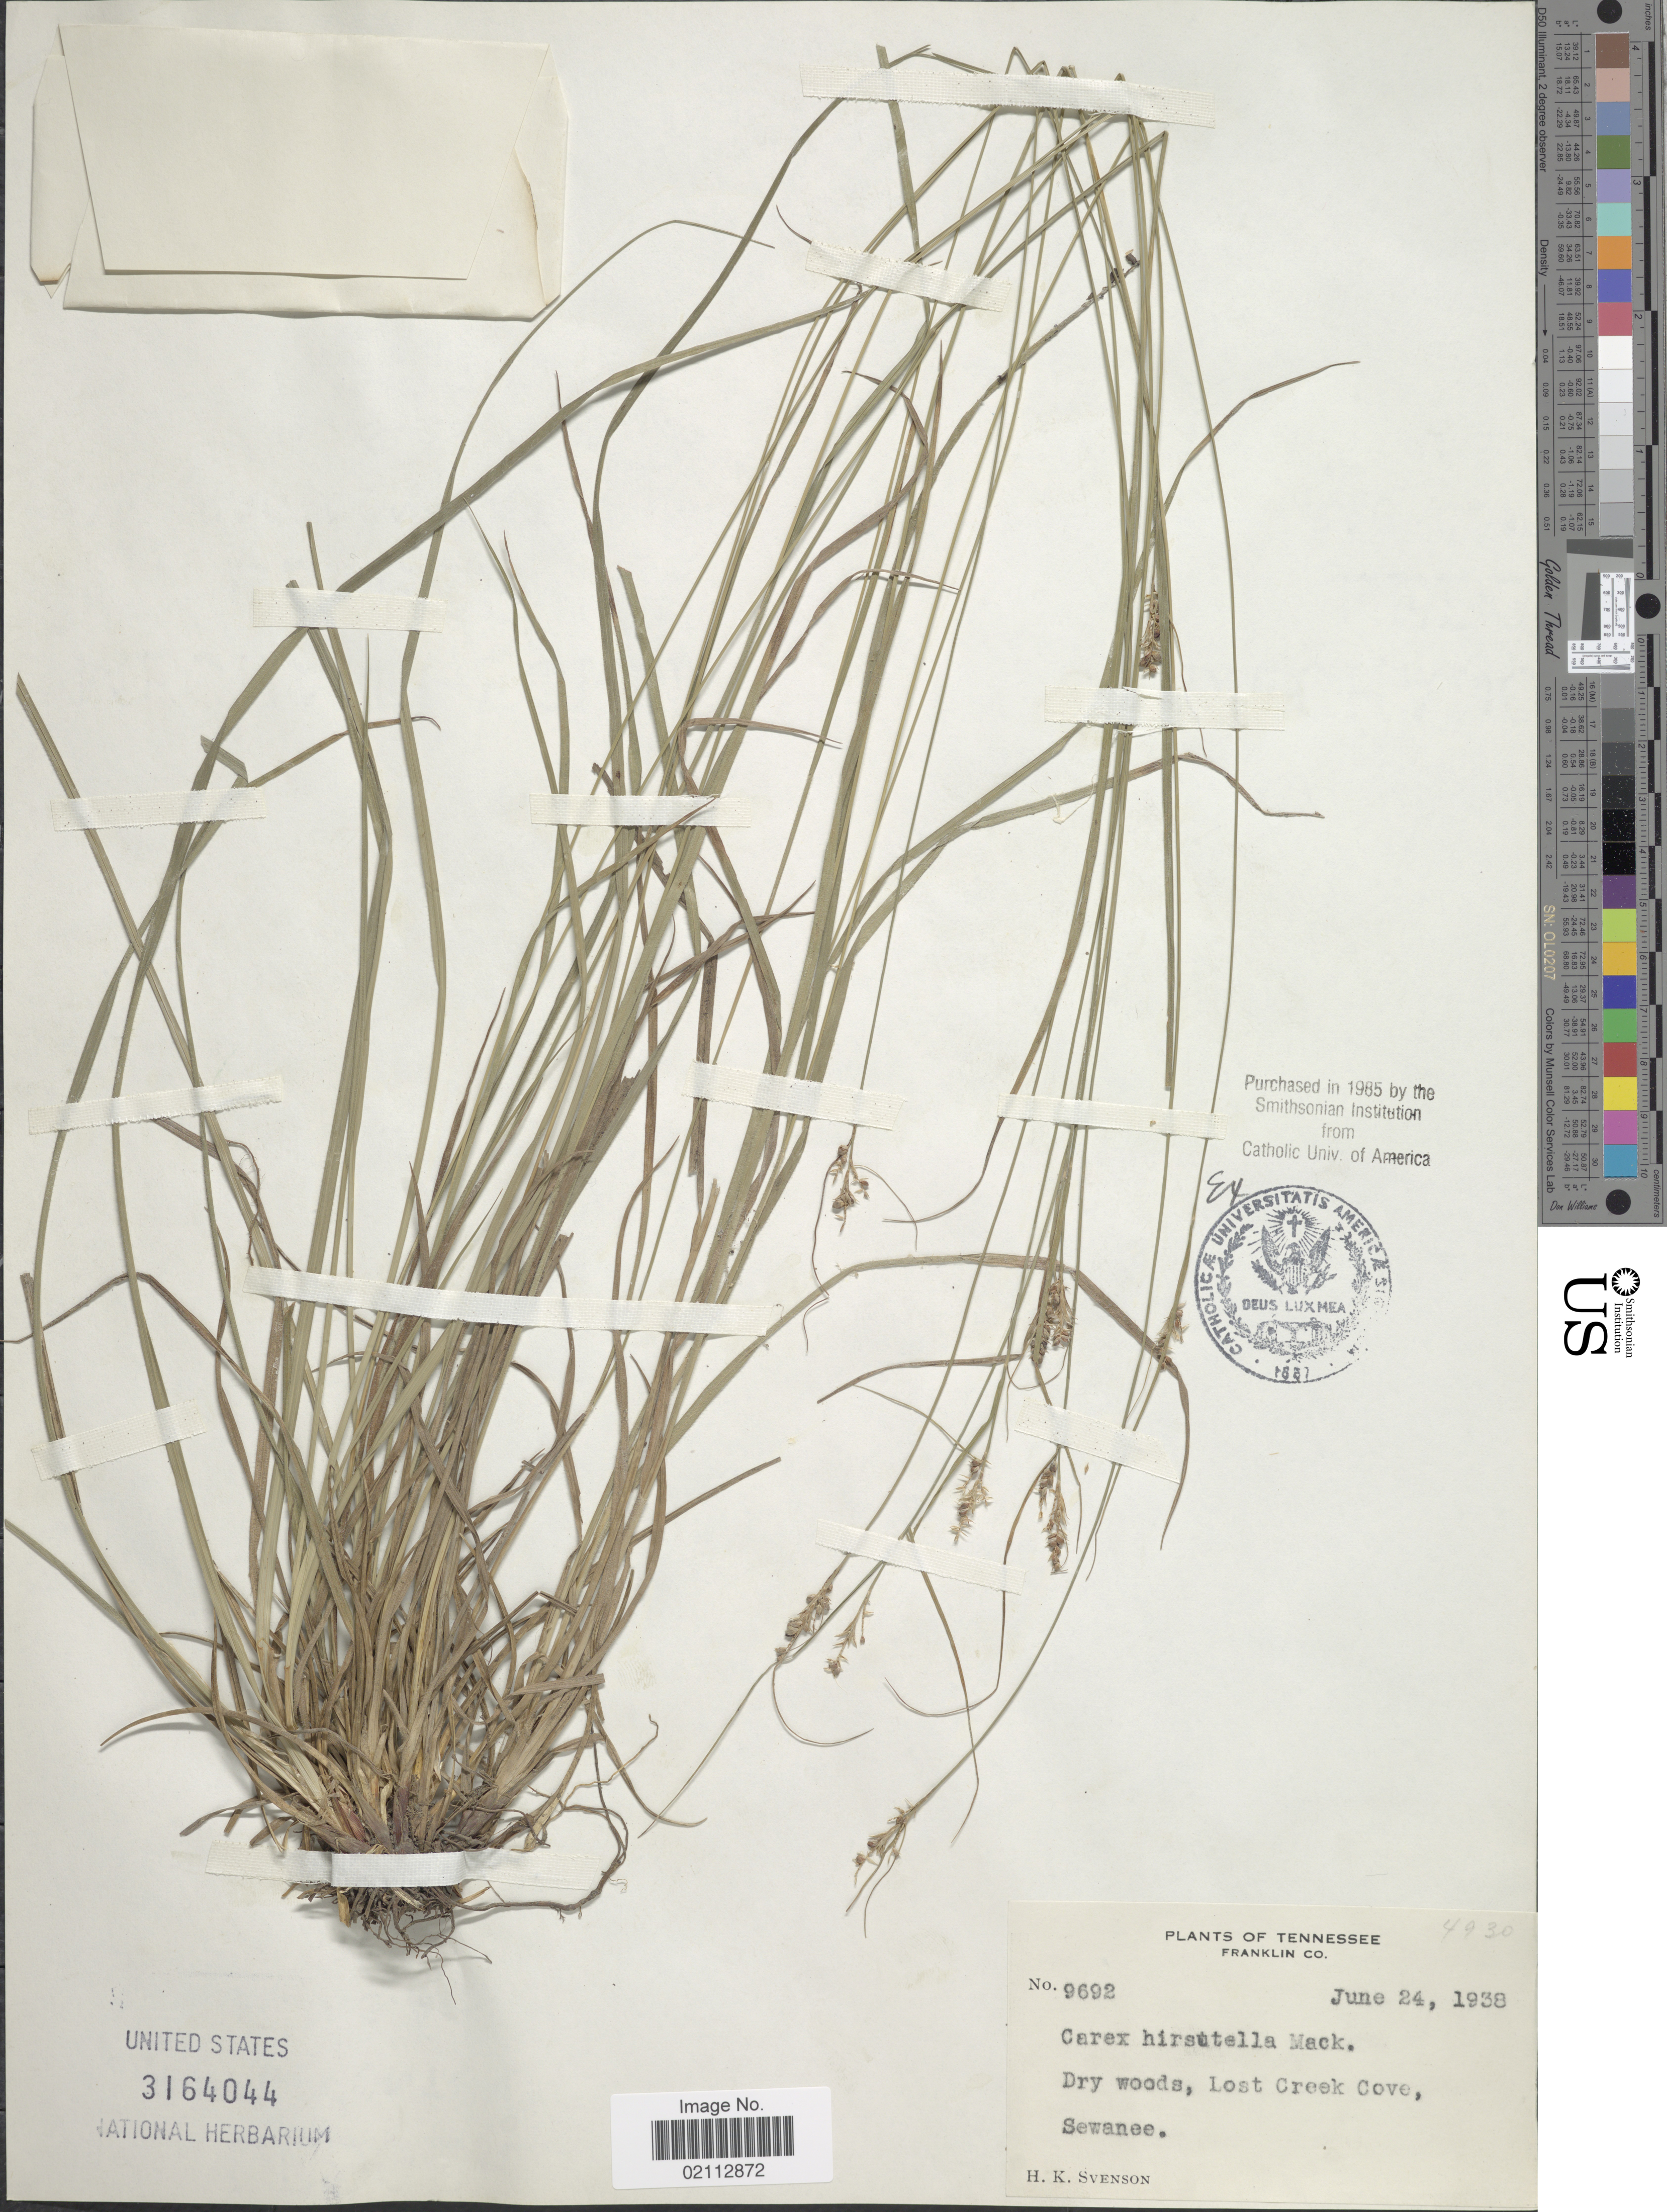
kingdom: Plantae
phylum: Tracheophyta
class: Liliopsida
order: Poales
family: Cyperaceae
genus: Carex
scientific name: Carex hirsutella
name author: Mack.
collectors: H. K. Svenson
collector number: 9692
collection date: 1938-06-24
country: United States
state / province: Tennessee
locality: Franklin Co. Dry woods, Lost Creek Cove, Sewanee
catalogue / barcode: US 3164044